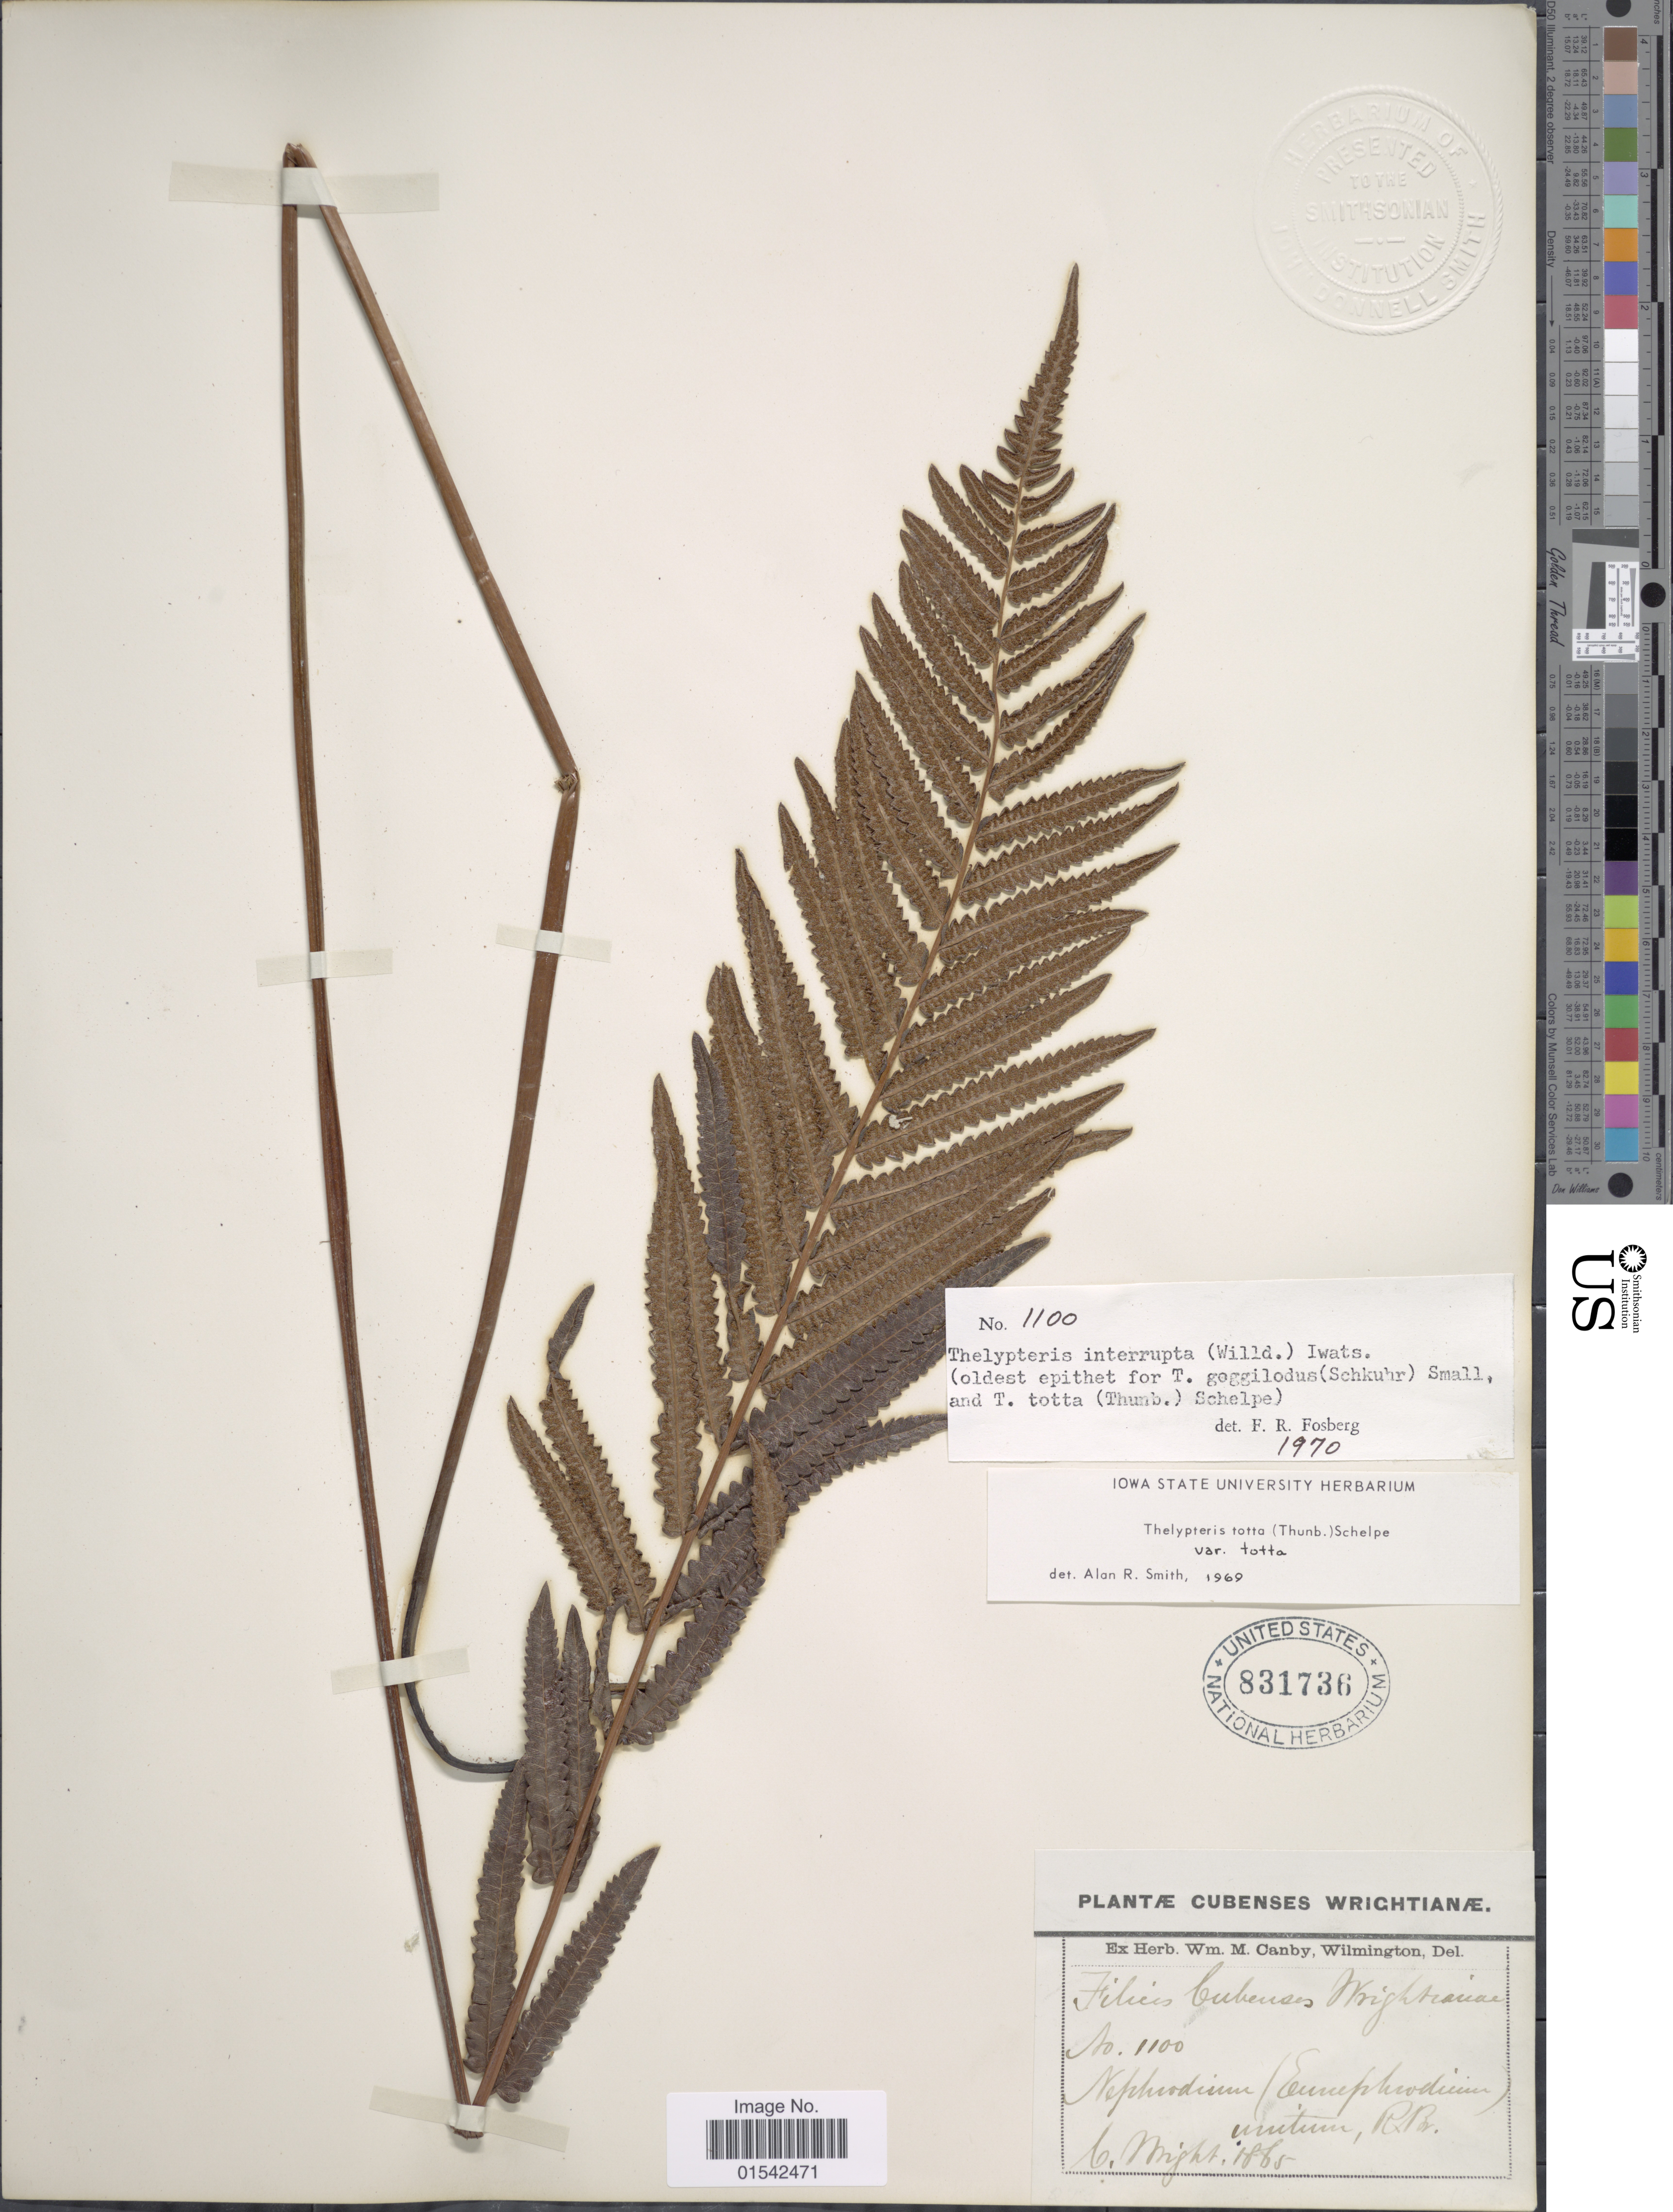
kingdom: Plantae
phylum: Tracheophyta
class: Polypodiopsida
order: Polypodiales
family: Thelypteridaceae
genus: Cyclosorus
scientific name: Cyclosorus interruptus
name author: (Willd.) H. Itô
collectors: C. Wright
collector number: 1100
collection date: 1865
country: Cuba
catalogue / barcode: US 831736